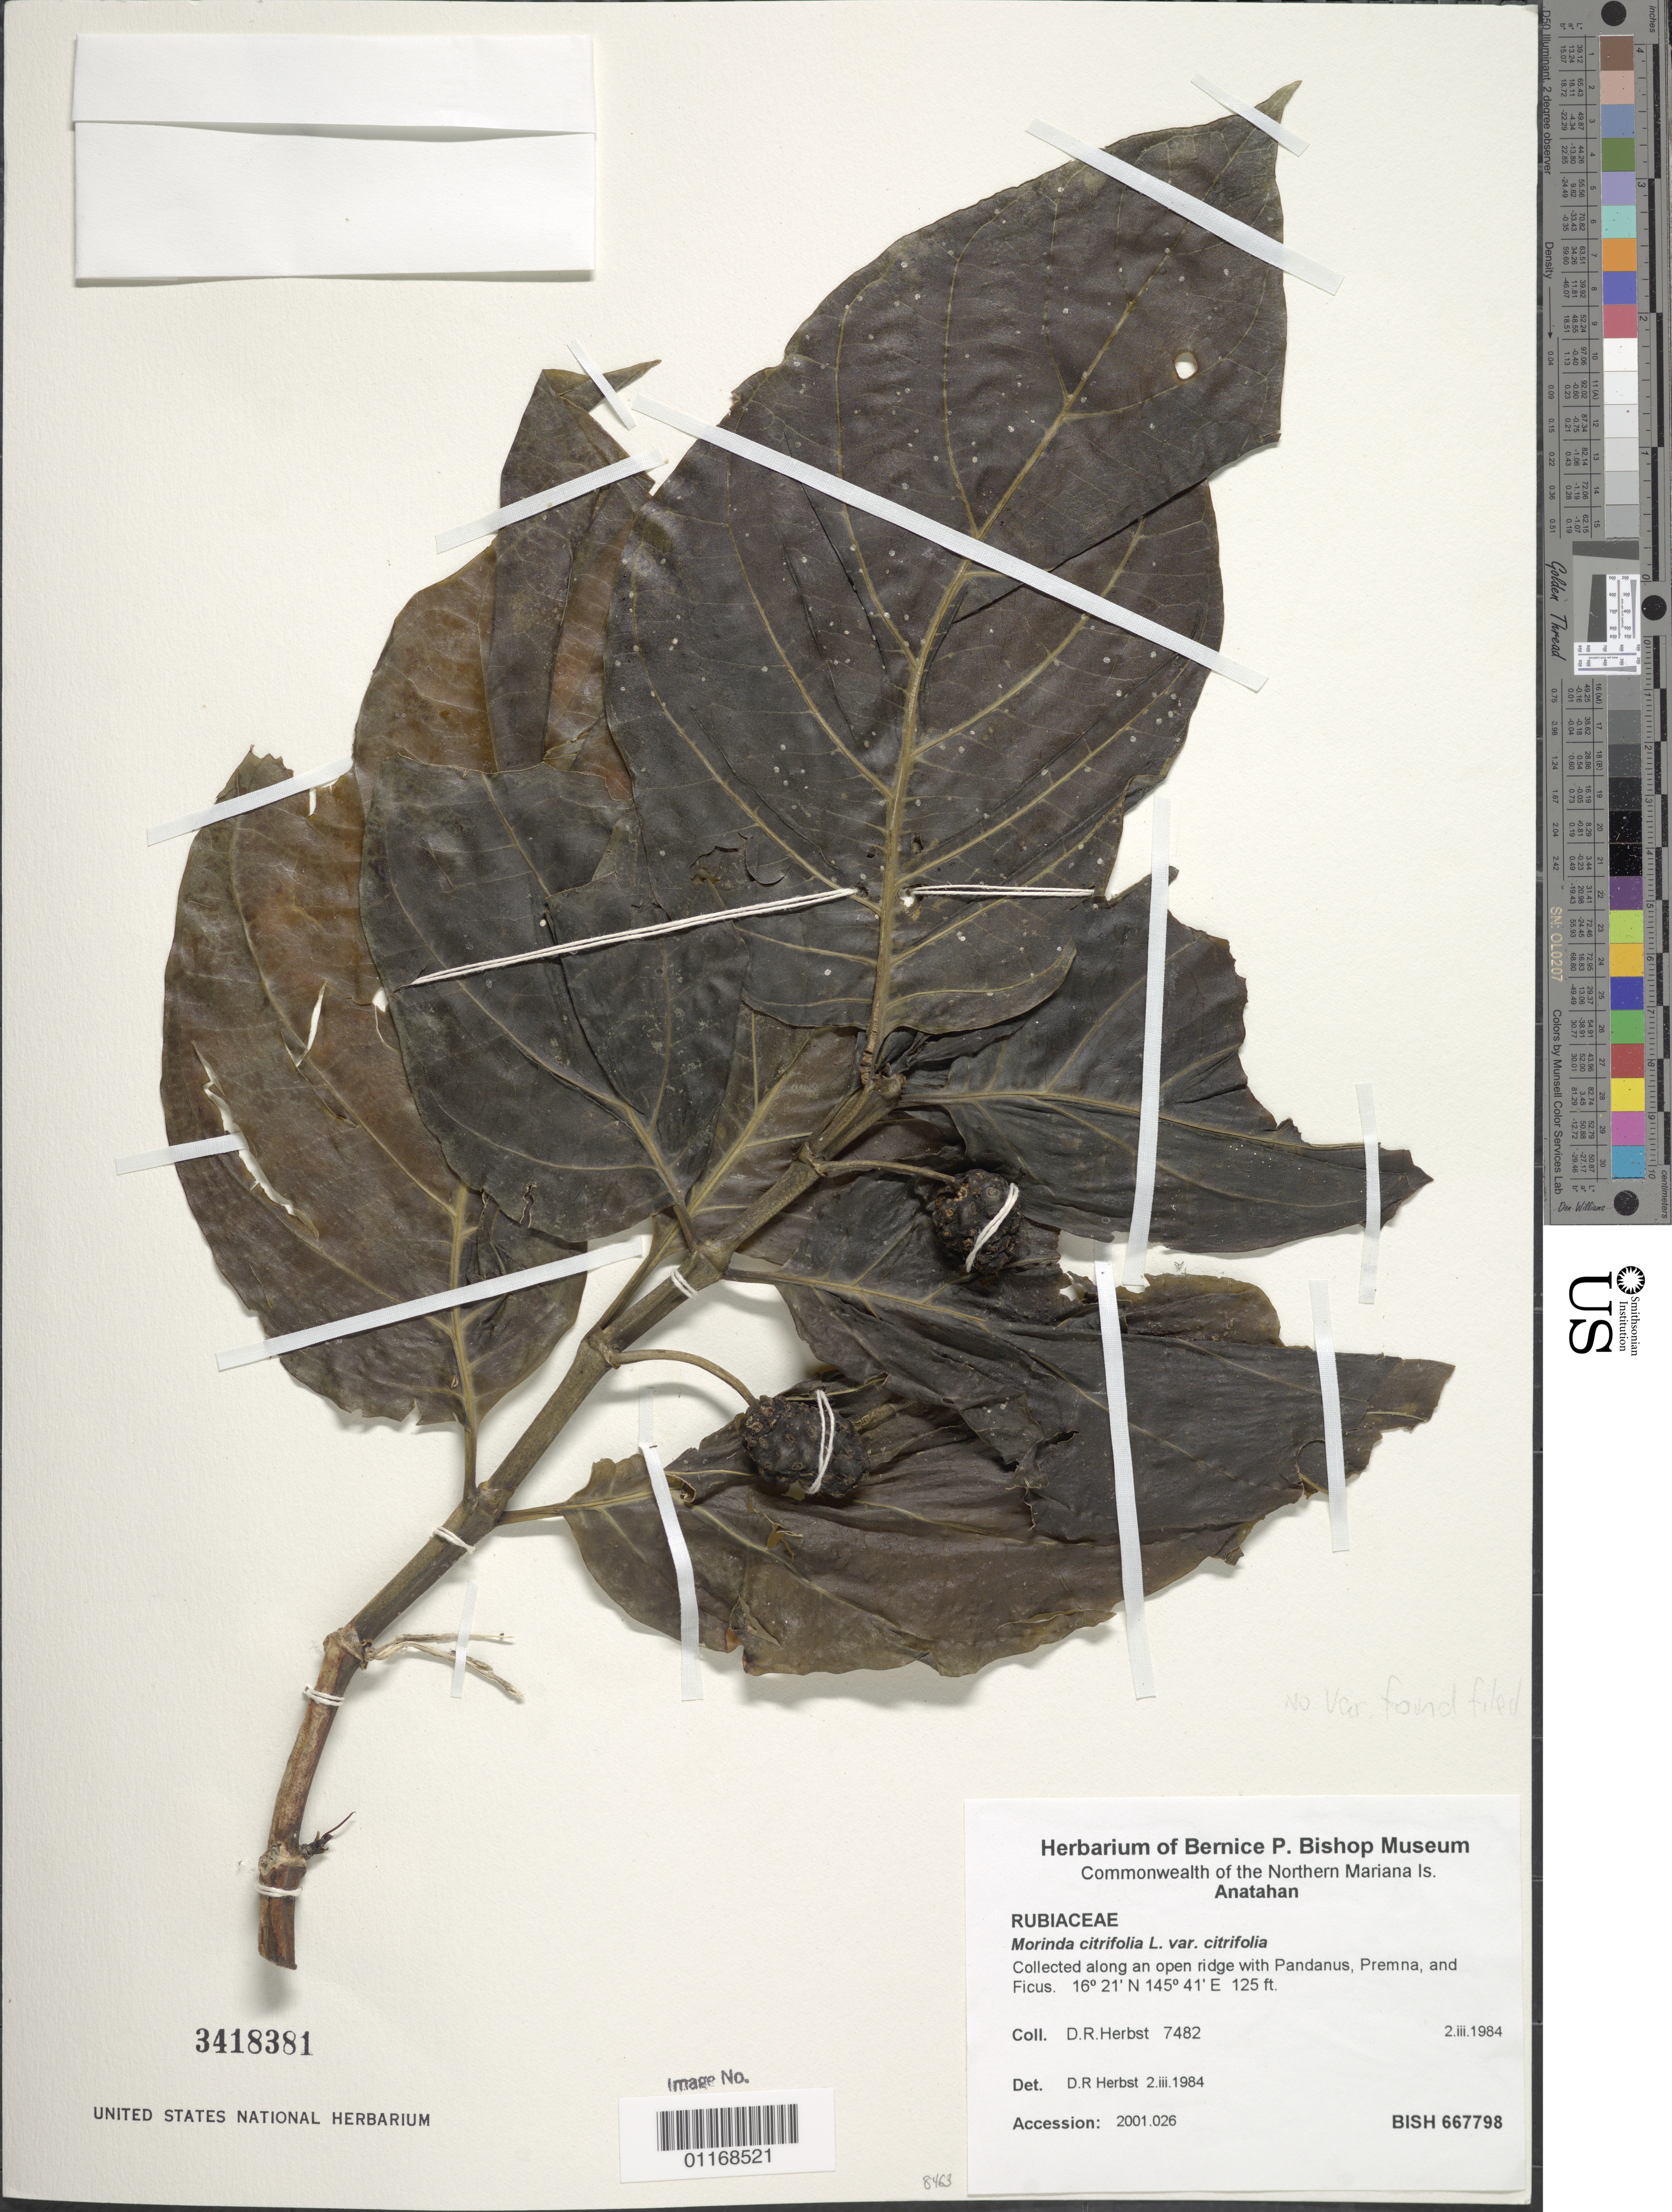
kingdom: Plantae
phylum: Tracheophyta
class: Magnoliopsida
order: Gentianales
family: Rubiaceae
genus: Morinda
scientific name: Morinda citrifolia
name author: L.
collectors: D. R. Herbst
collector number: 7482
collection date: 1984-03-02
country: Northern Mariana Islands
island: Anatahan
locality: Collected along an open ridge.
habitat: Open ridge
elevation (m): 38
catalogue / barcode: US 3418381